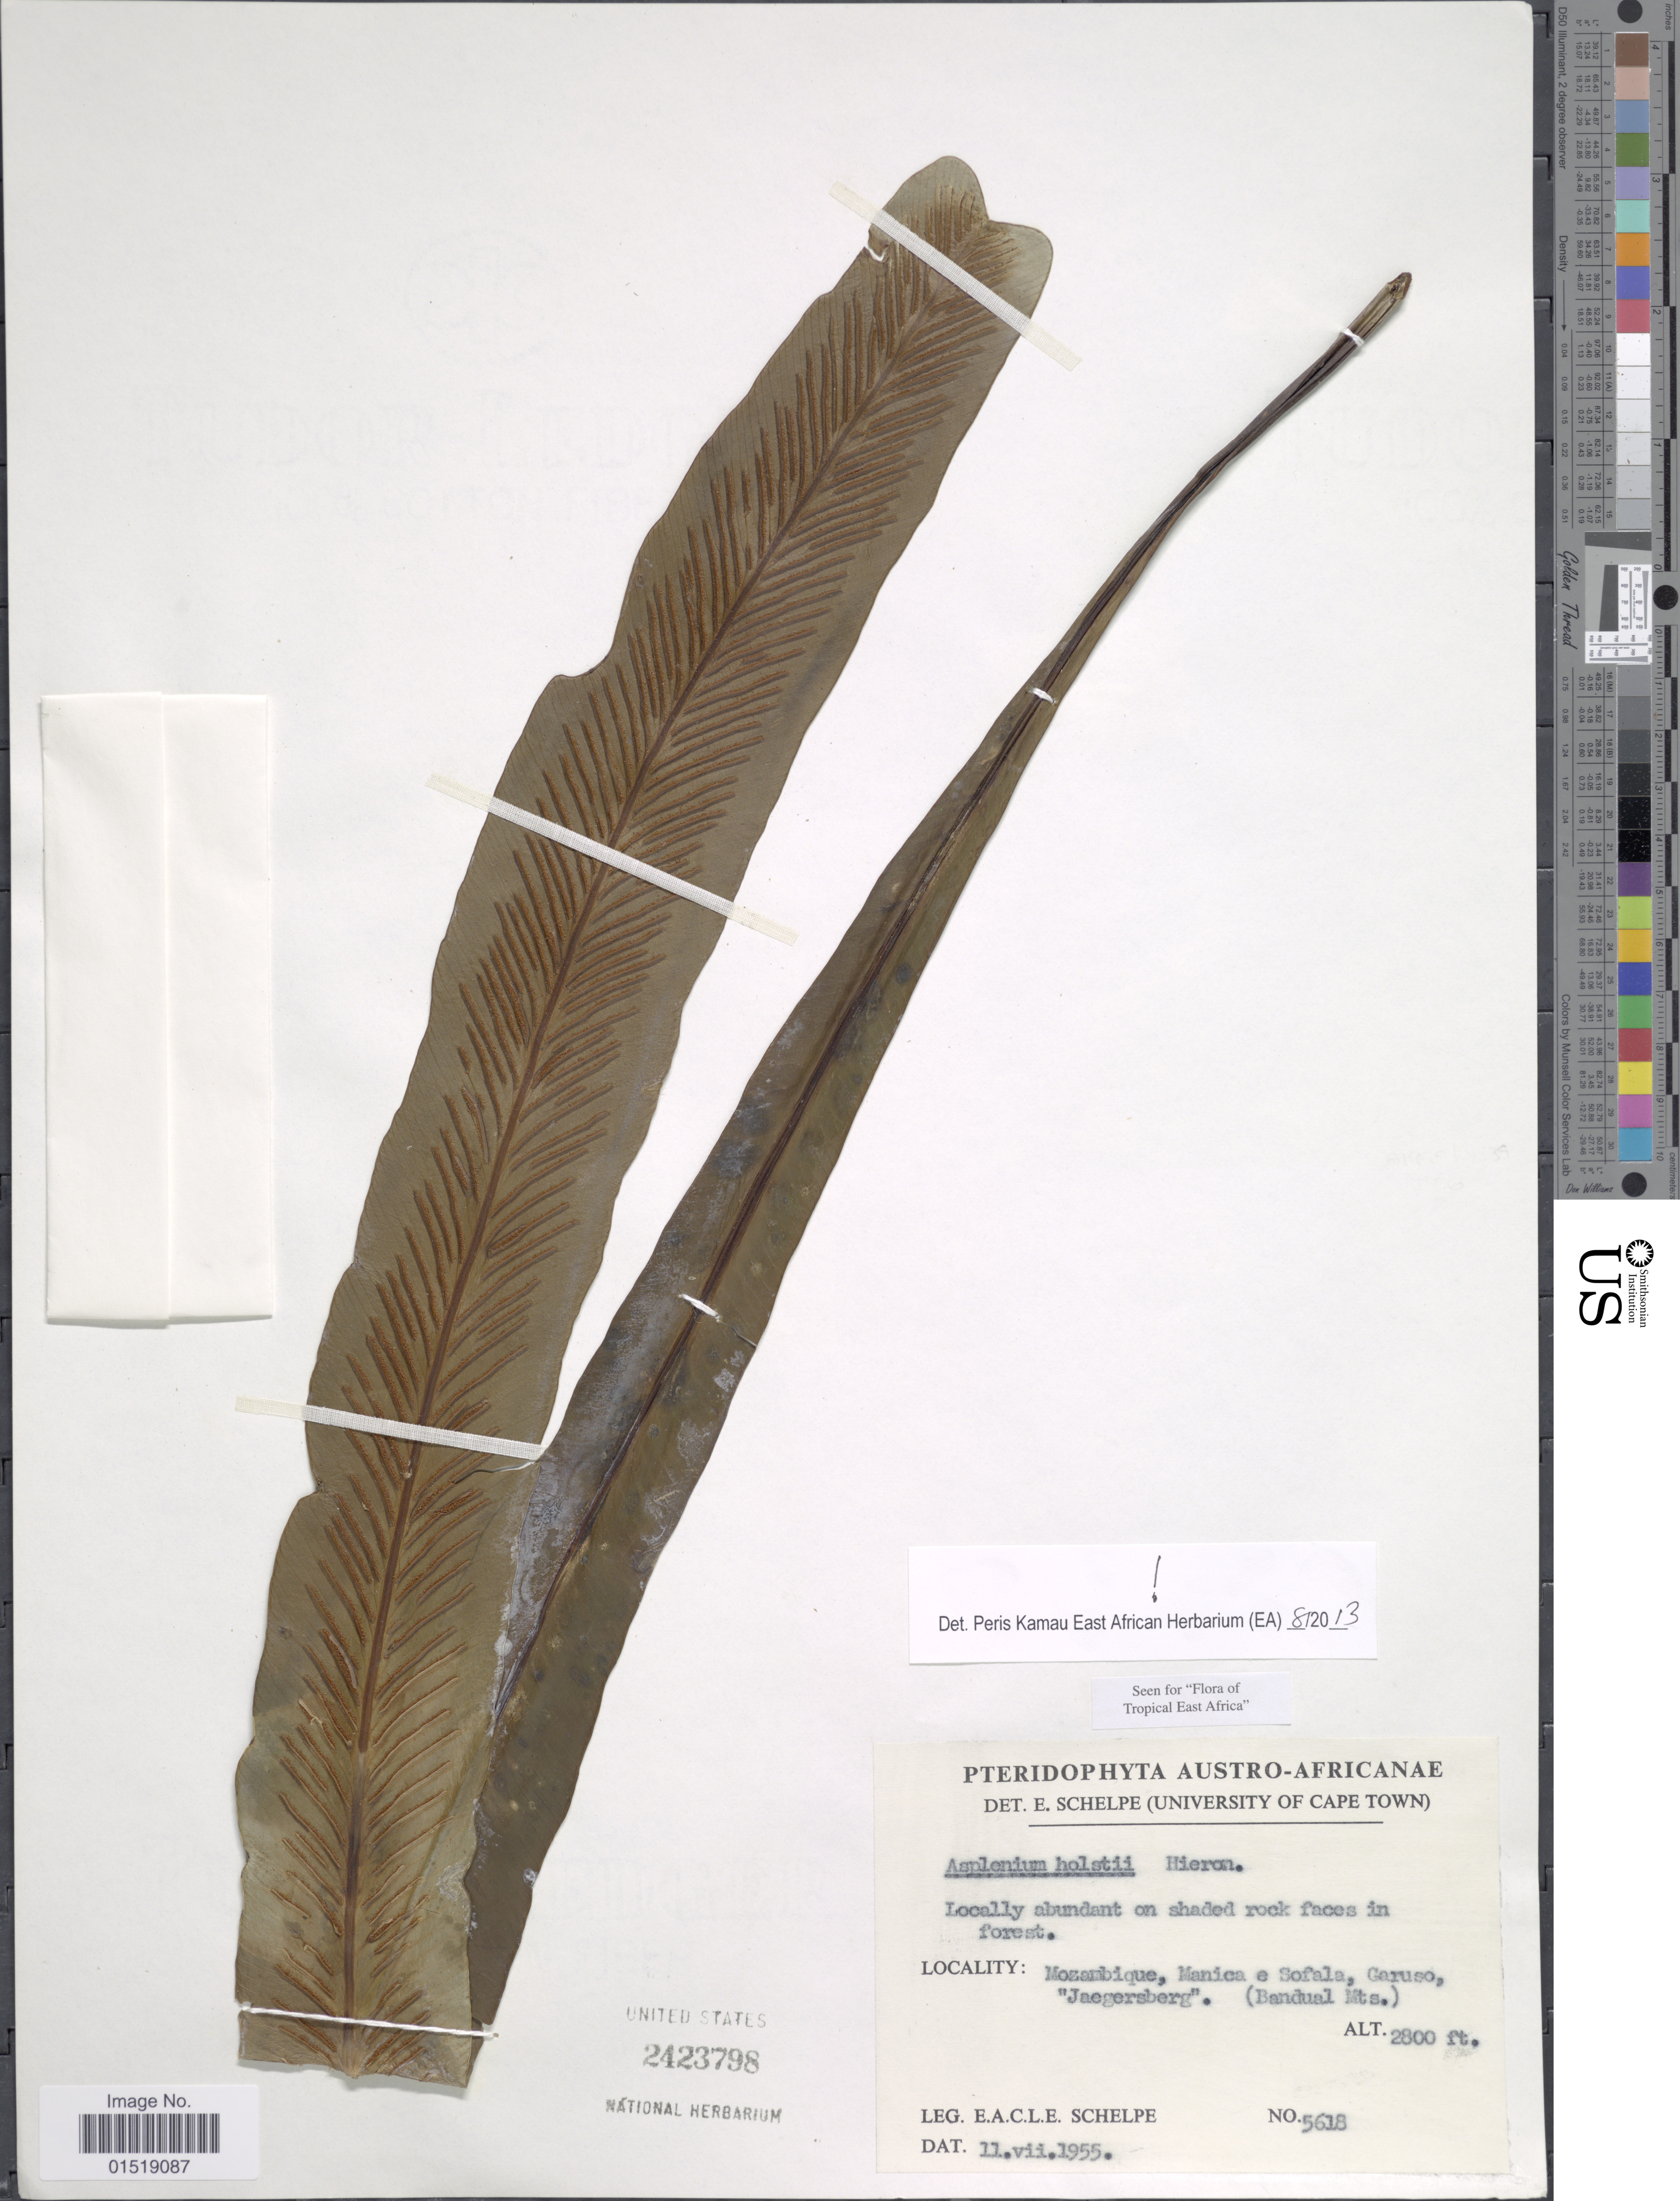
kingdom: Plantae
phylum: Tracheophyta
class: Polypodiopsida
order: Polypodiales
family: Aspleniaceae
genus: Asplenium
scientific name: Asplenium holstii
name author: Hieron.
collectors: E. A. C. L. E. Schelpe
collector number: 5618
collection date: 1955-07-11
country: Mozambique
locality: Manica e Sofala, Garuso, "Jaegersberg". (Bandual Mts.).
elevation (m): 853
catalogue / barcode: US 2423798